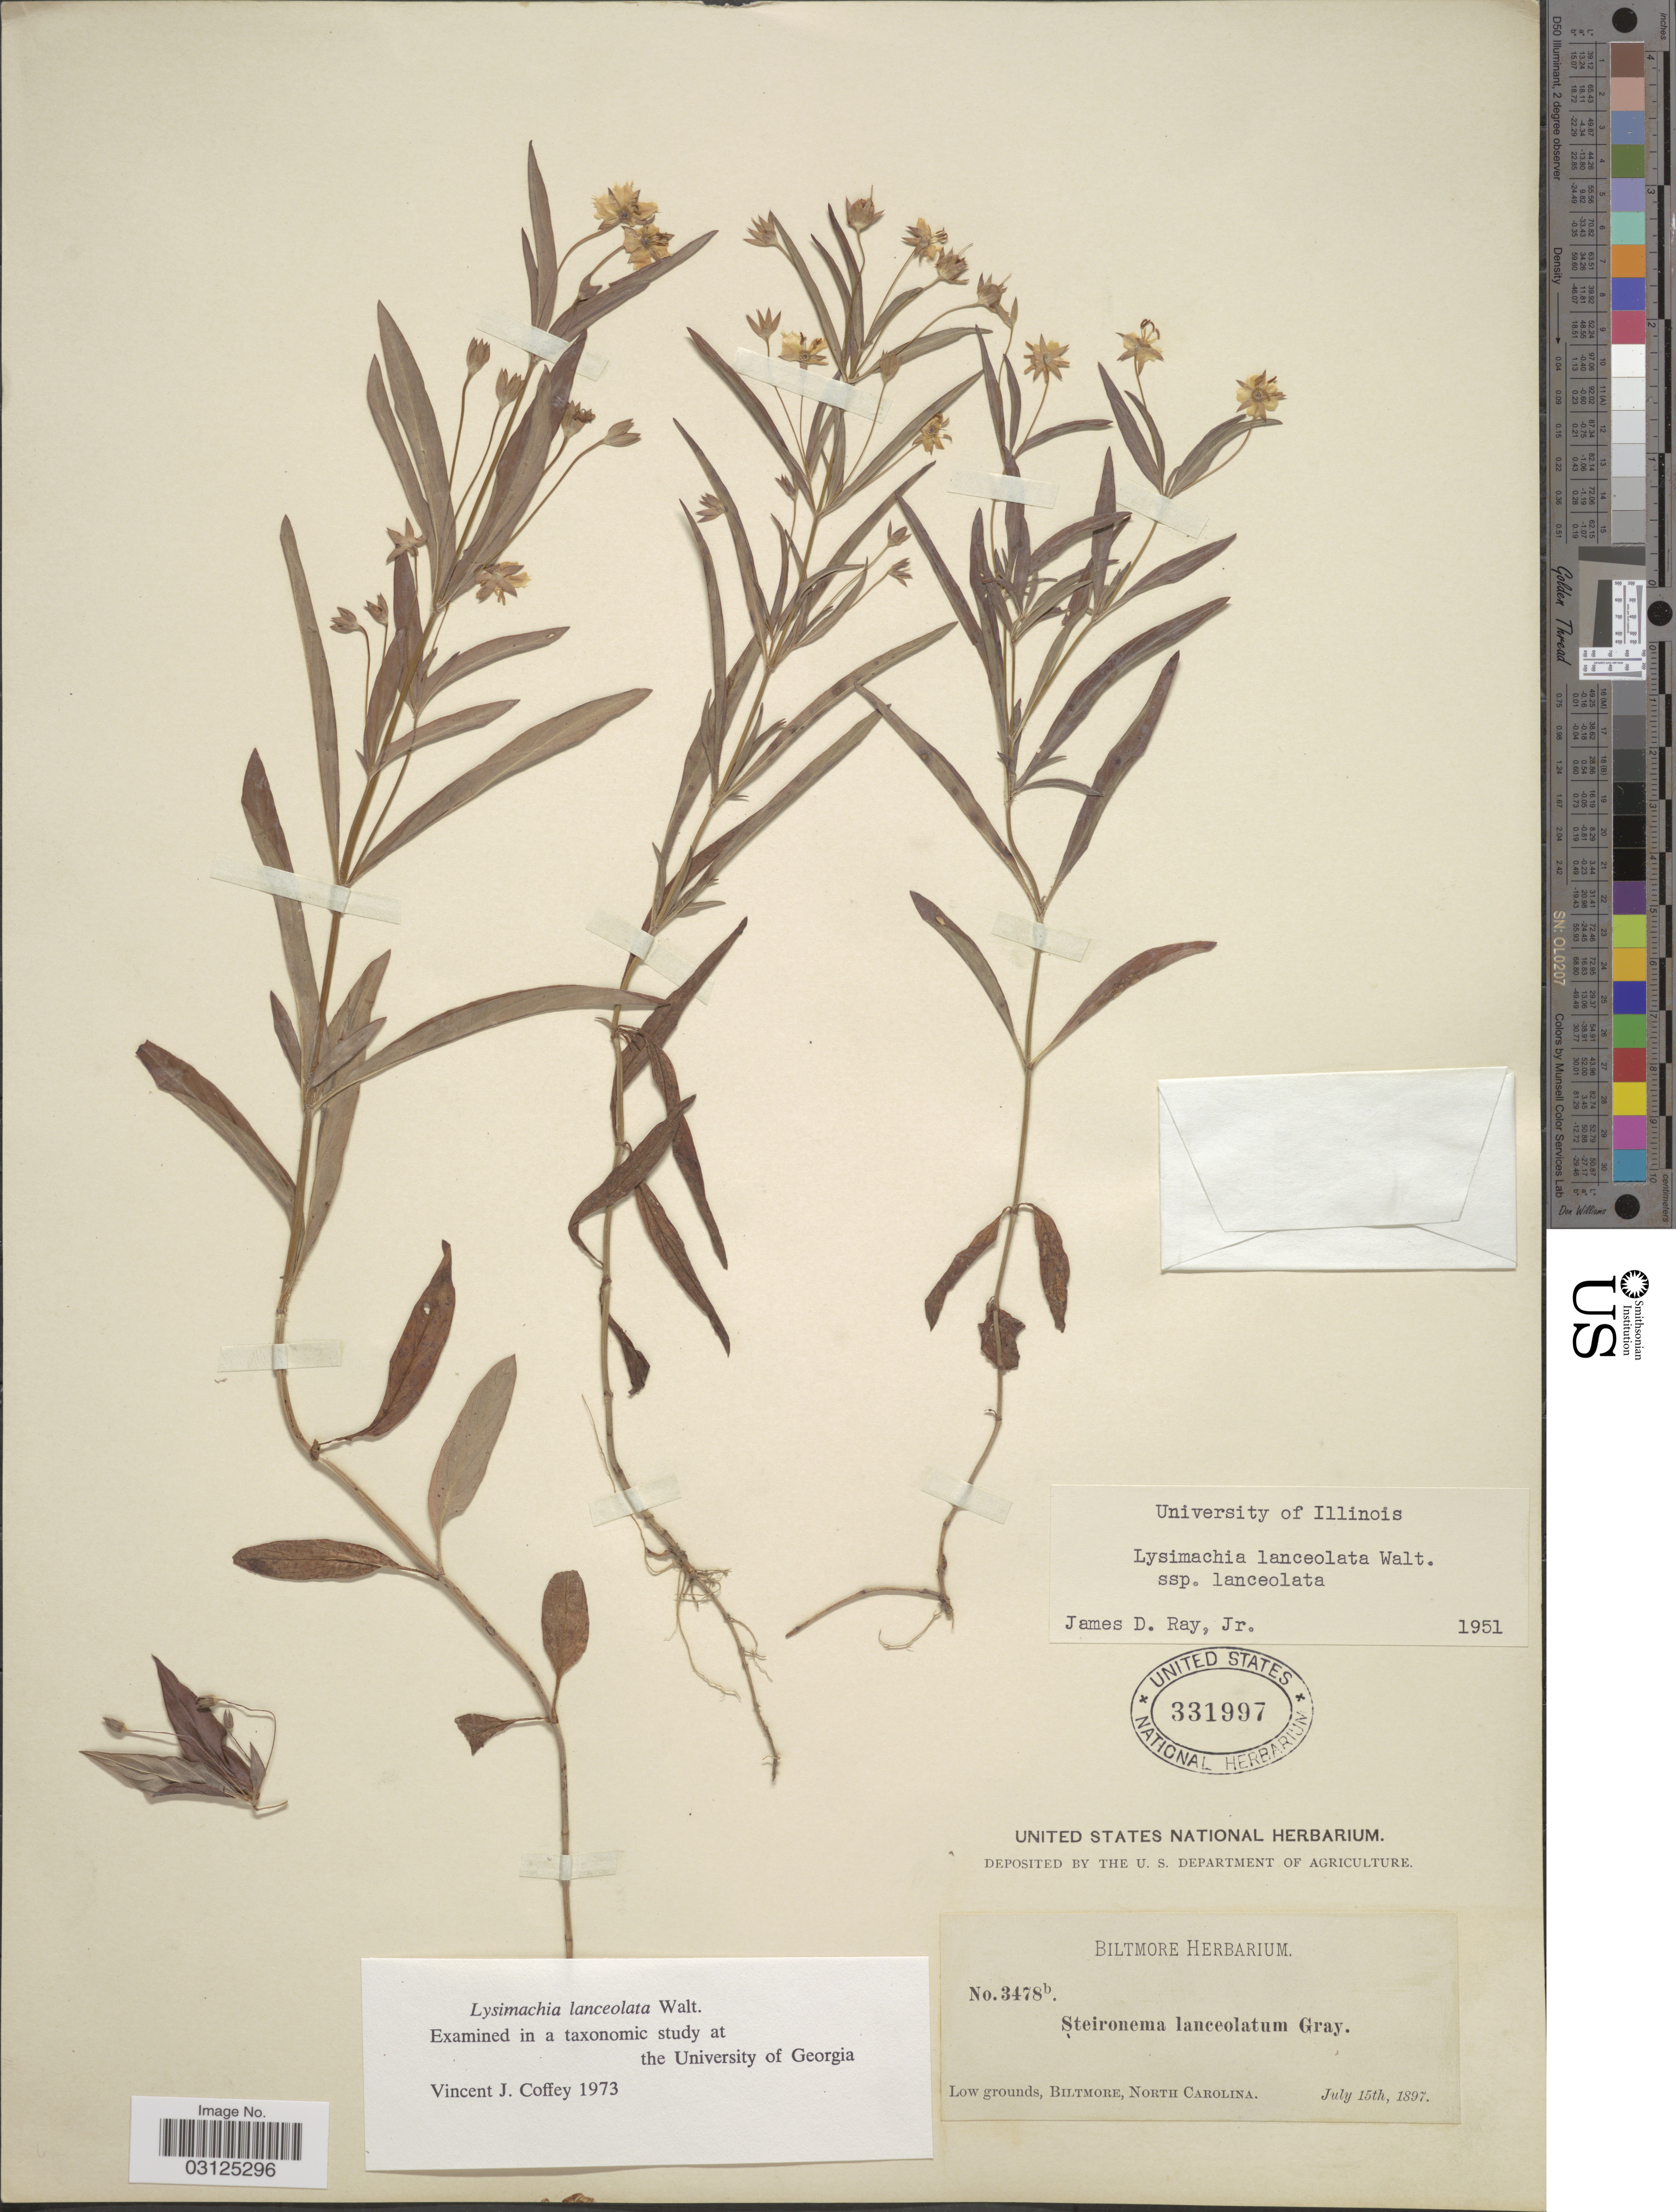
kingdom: Plantae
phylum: Tracheophyta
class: Magnoliopsida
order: Ericales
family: Primulaceae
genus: Steironema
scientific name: Steironema lanceolatum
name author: (Walter) A. Gray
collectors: ex herb. Biltmore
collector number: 3478b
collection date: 1897-07-15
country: United States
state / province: North Carolina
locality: Low grounds, Biltmore.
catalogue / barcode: US 331997